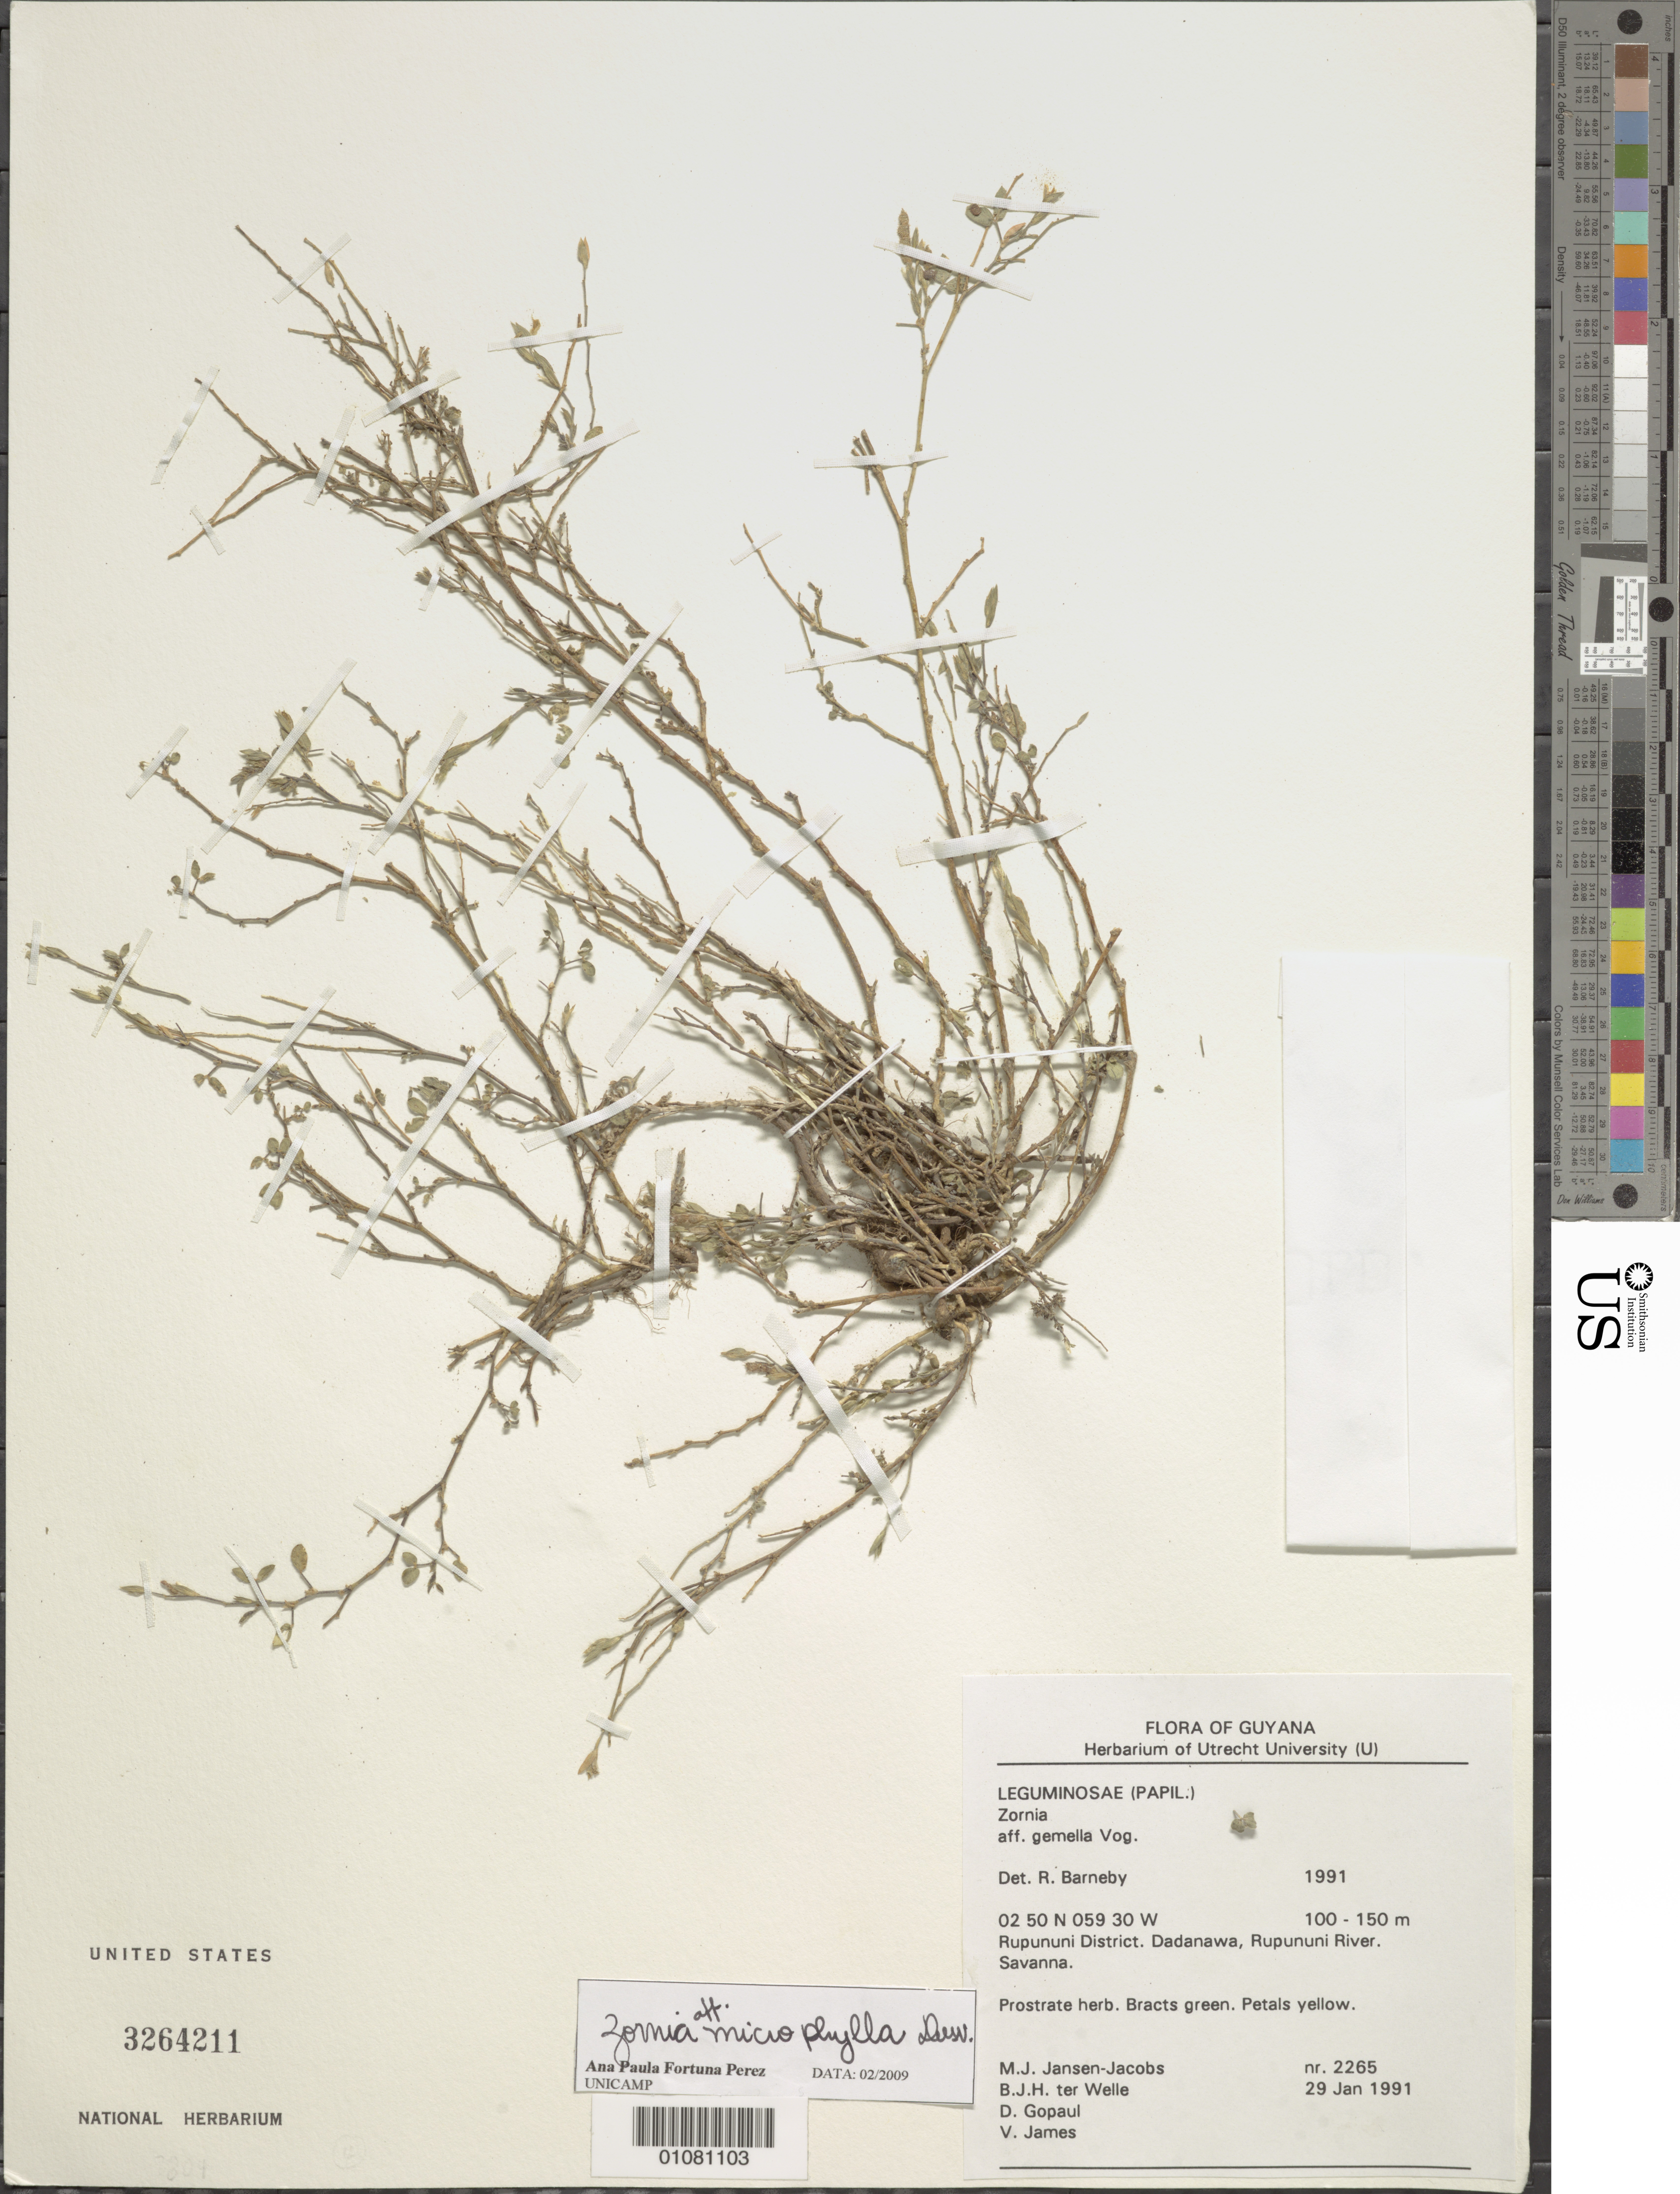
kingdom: Plantae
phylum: Tracheophyta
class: Magnoliopsida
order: Fabales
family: Fabaceae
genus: Zornia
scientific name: Zornia microphylla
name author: Desv.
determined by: Fortuna-Perez, Ana Paula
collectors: M. J. Jansen-Jacobs, B. Welle, D. Gopaul & V. James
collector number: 2265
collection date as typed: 29-Jan-91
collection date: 1991-01-29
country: Guyana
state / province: U. Takutu-U. Essequibo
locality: Dadanawa, Rupununi River, Rupununi District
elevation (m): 100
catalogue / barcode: US 3264211